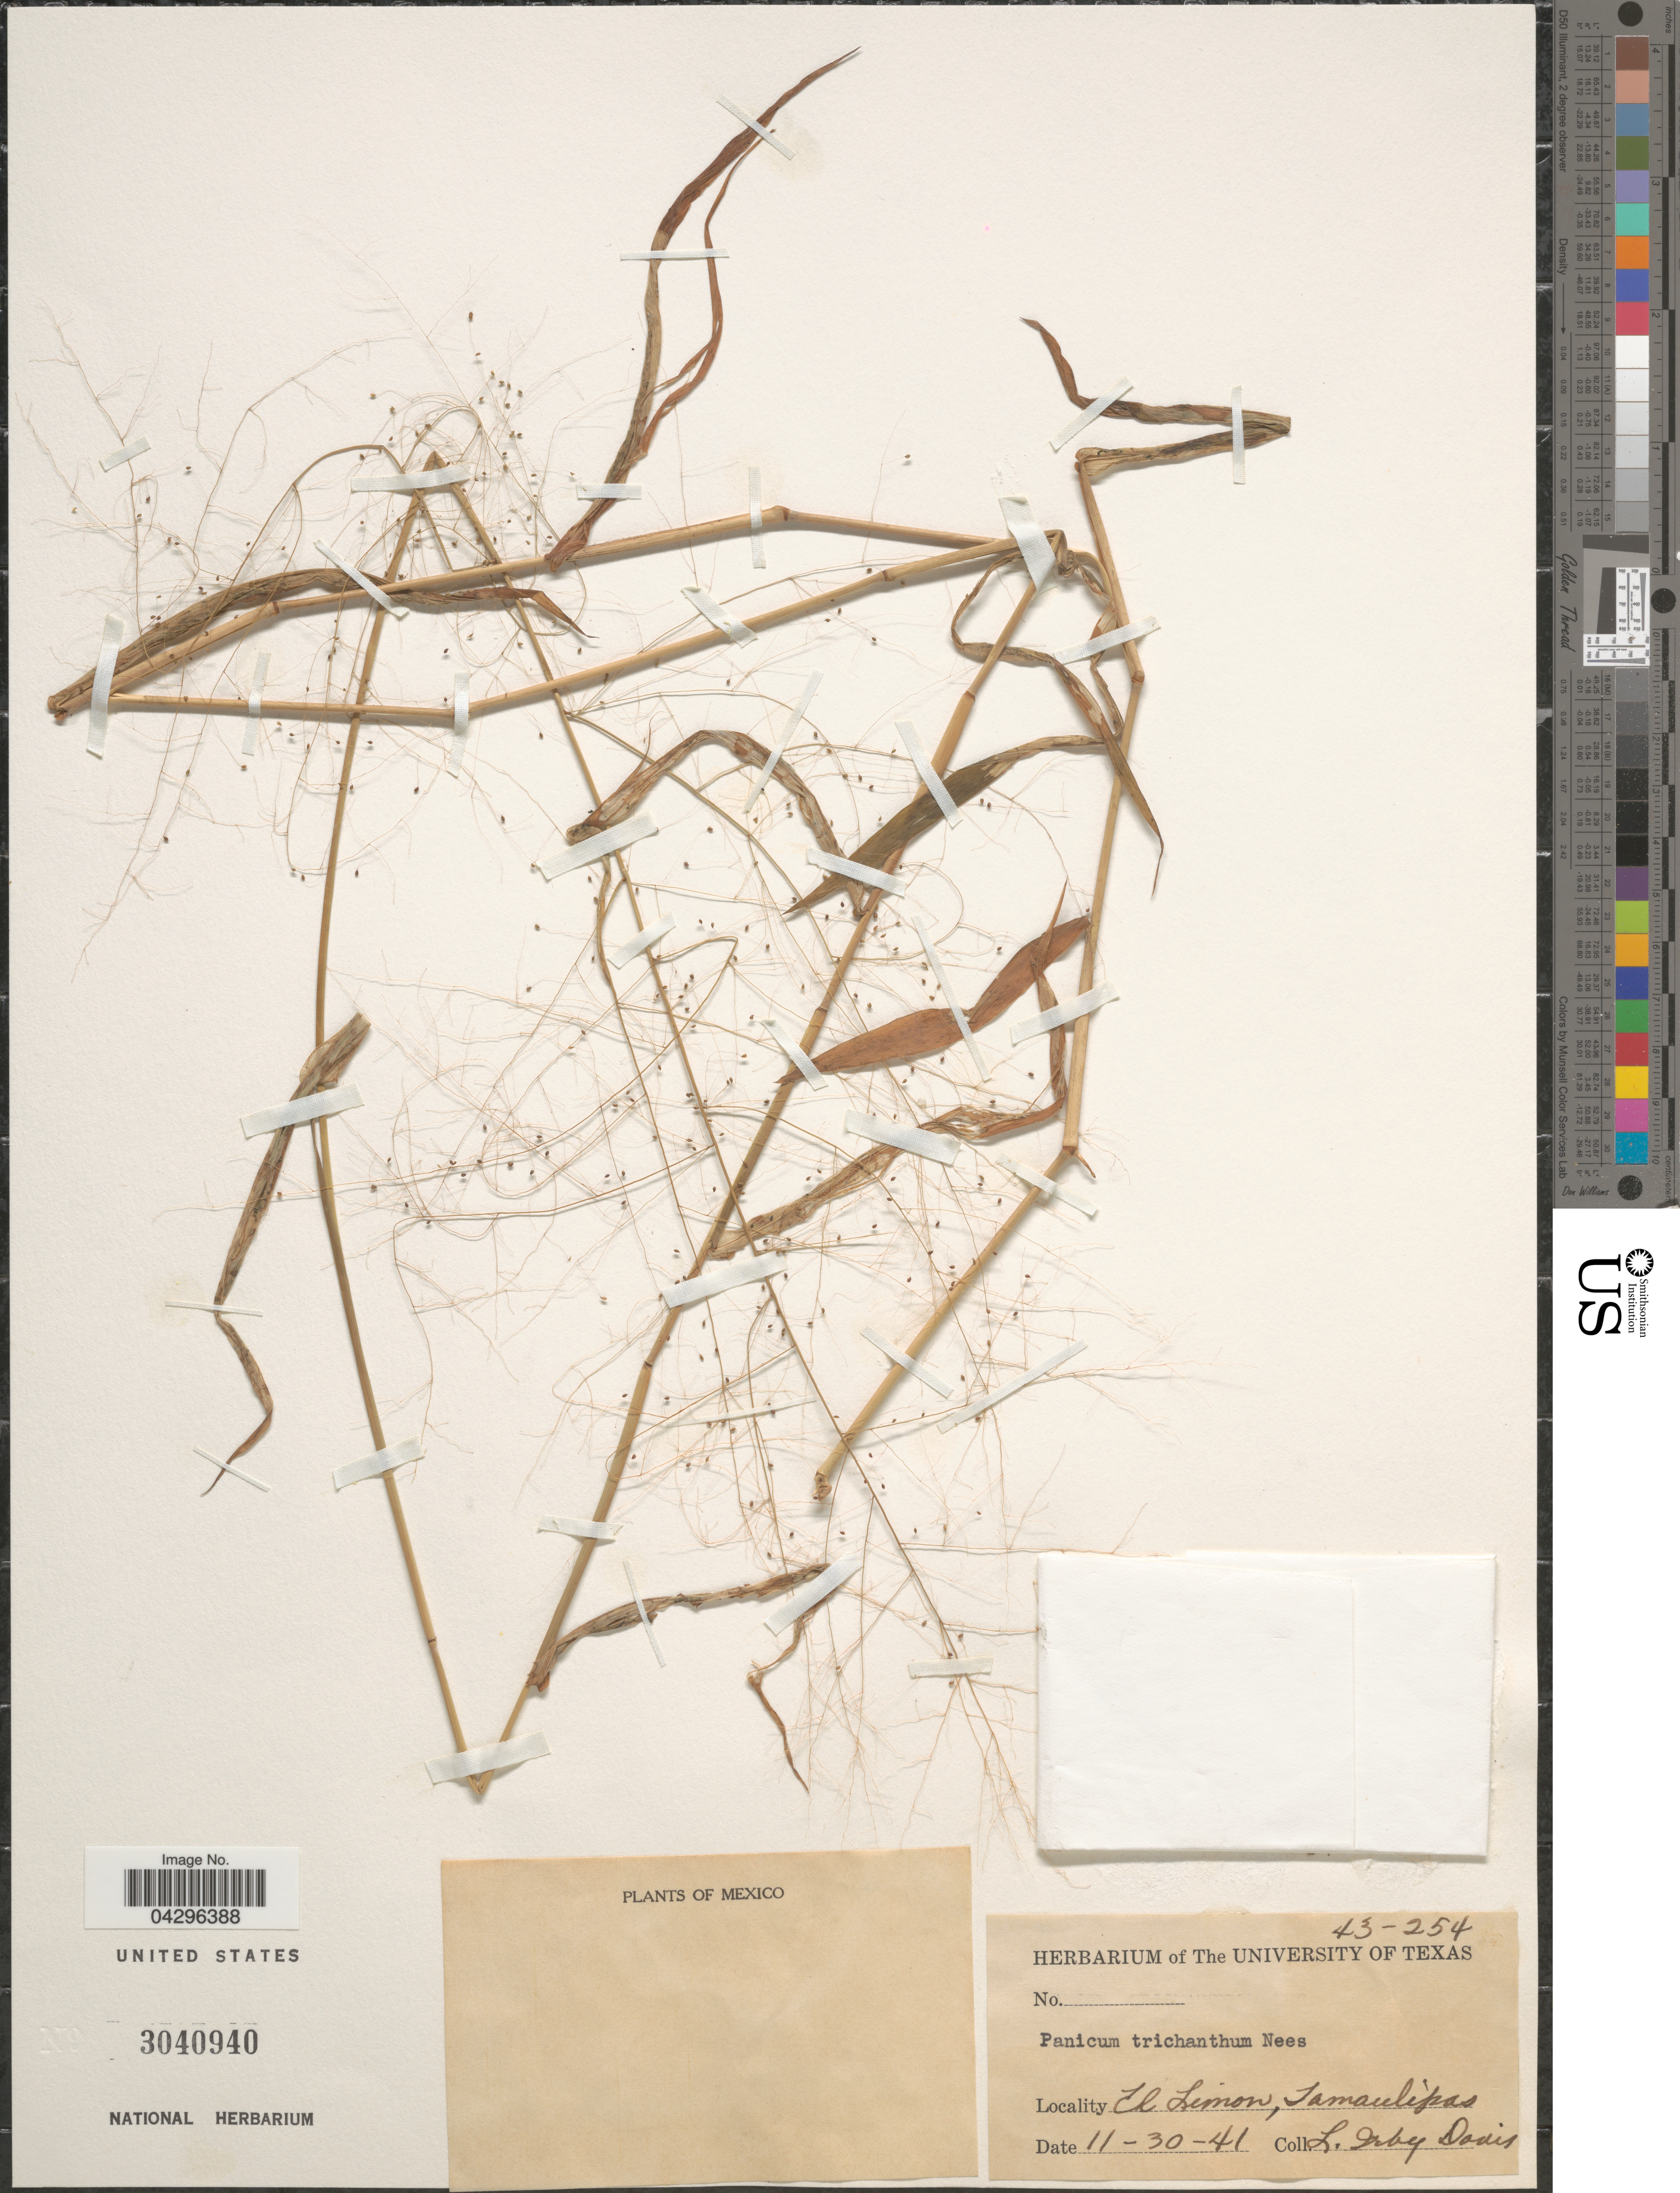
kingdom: Plantae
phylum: Tracheophyta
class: Liliopsida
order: Poales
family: Poaceae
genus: Panicum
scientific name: Panicum trichanthum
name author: Nees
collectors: L. Davis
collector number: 43-254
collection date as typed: Transcribed d/m/y: 30/11/41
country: Mexico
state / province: México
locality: El Limon, Jamaulipas.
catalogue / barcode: US 3040940